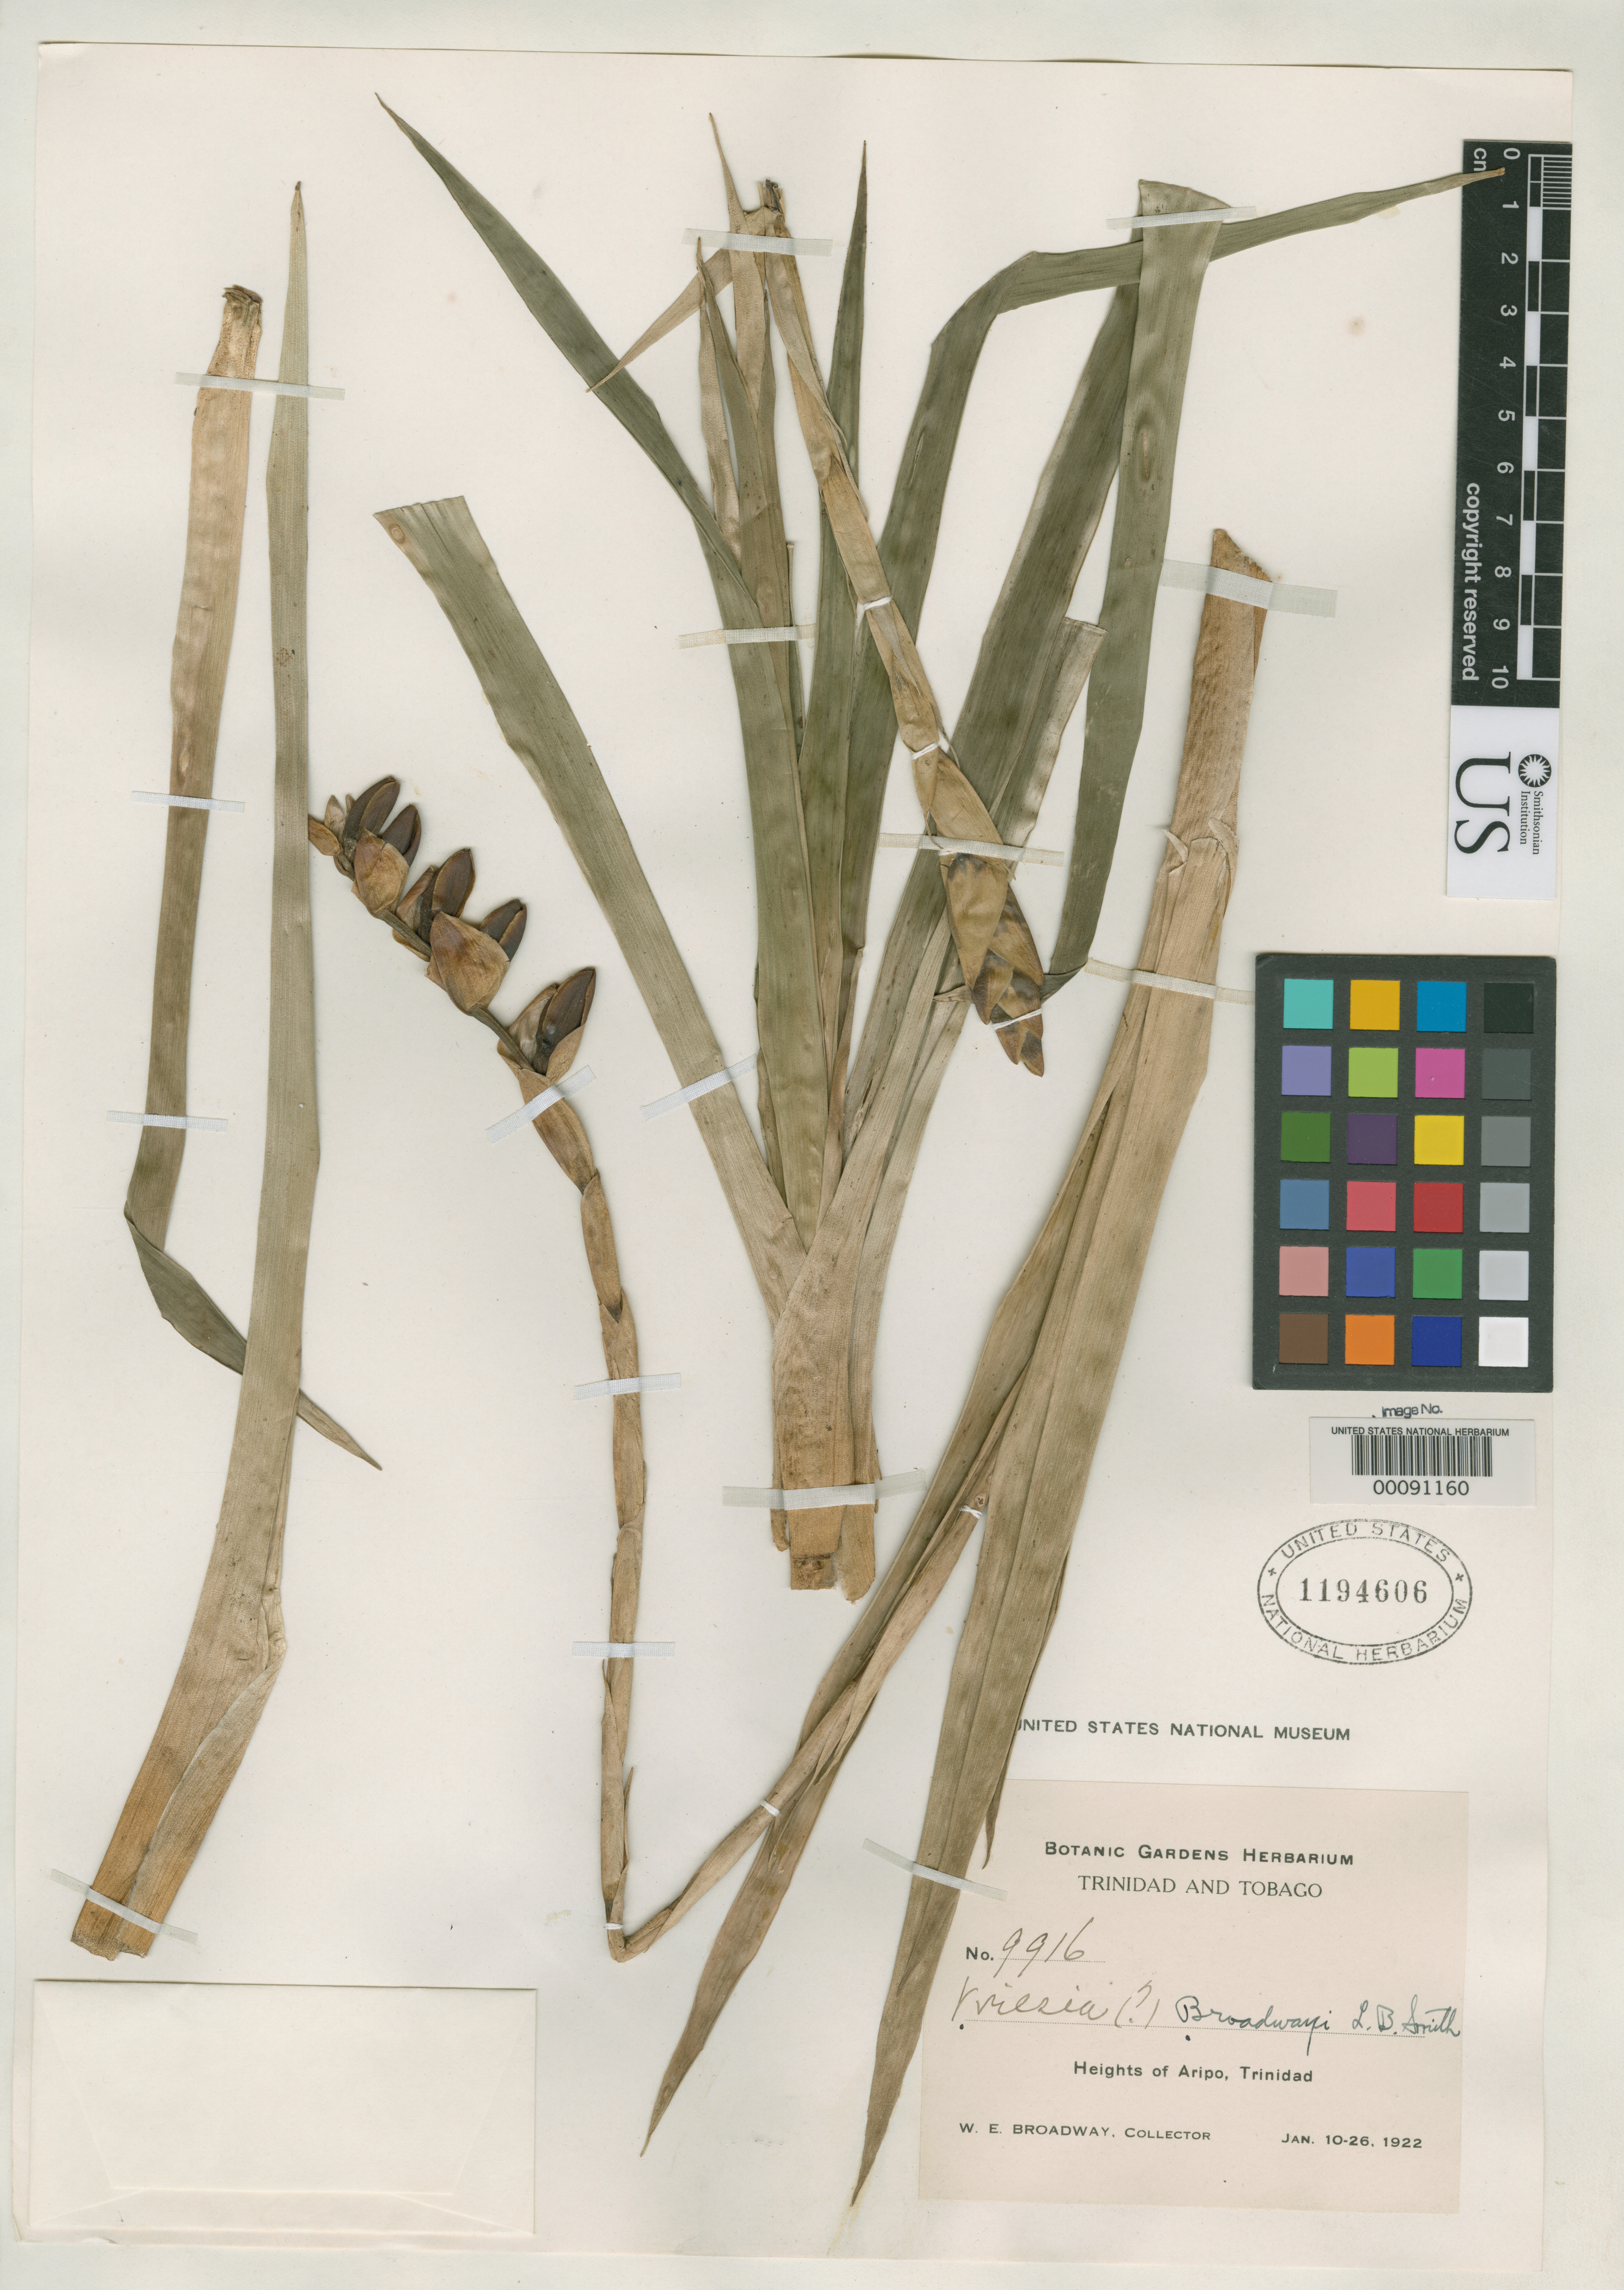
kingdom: Plantae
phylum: Tracheophyta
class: Liliopsida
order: Poales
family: Bromeliaceae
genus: Vriesea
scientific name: Vriesea broadwayi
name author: L.B. Sm.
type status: Isotype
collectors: W. E. Broadway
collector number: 9916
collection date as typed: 10 Jan 1922 to 26 Jan 1922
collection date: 1922-01-10/1922-01-26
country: Trinidad and Tobago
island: Trinidad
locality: Heights of Aripo, Trinidad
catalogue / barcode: US 1194606